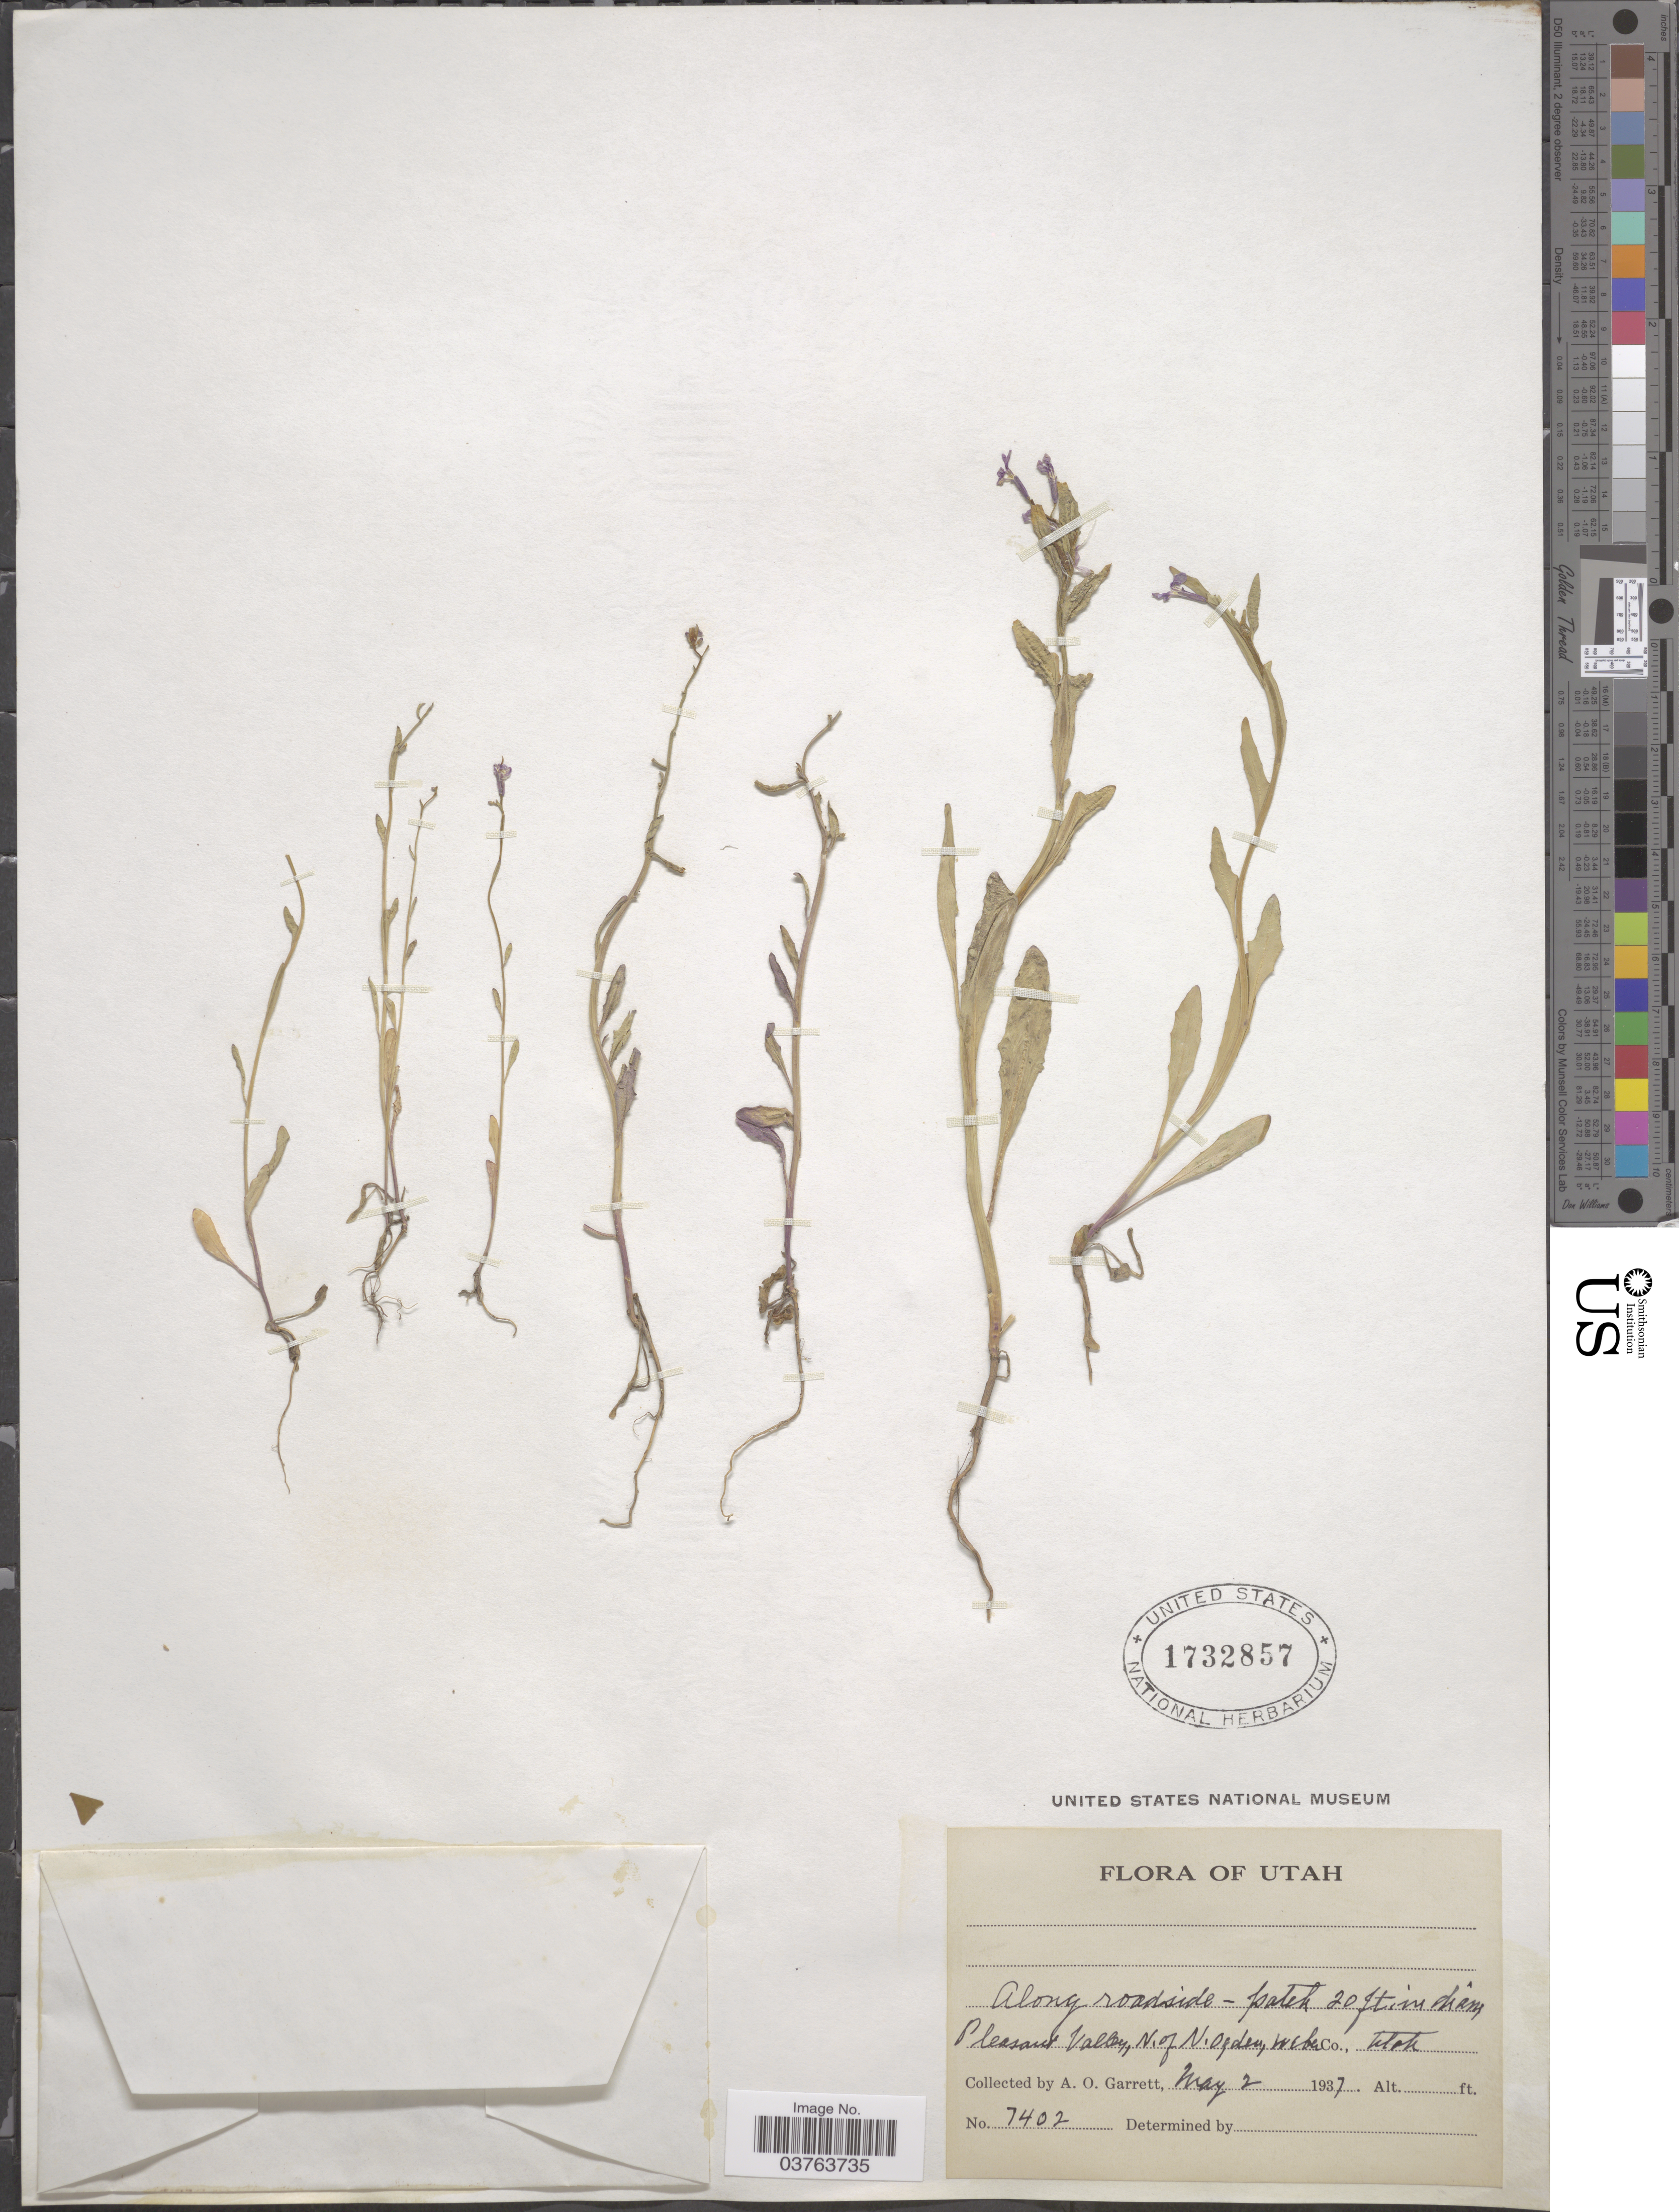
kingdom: Plantae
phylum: Tracheophyta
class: Magnoliopsida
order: Brassicales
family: Brassicaceae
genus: Chorispora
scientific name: Chorispora tenella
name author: DC.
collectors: A. O. Garrett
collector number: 7402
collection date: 1937-05-02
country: United States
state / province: Utah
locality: Along roadside. Pleasant Valley, N. of N. Ogden, Weber Co.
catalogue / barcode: US 1732857